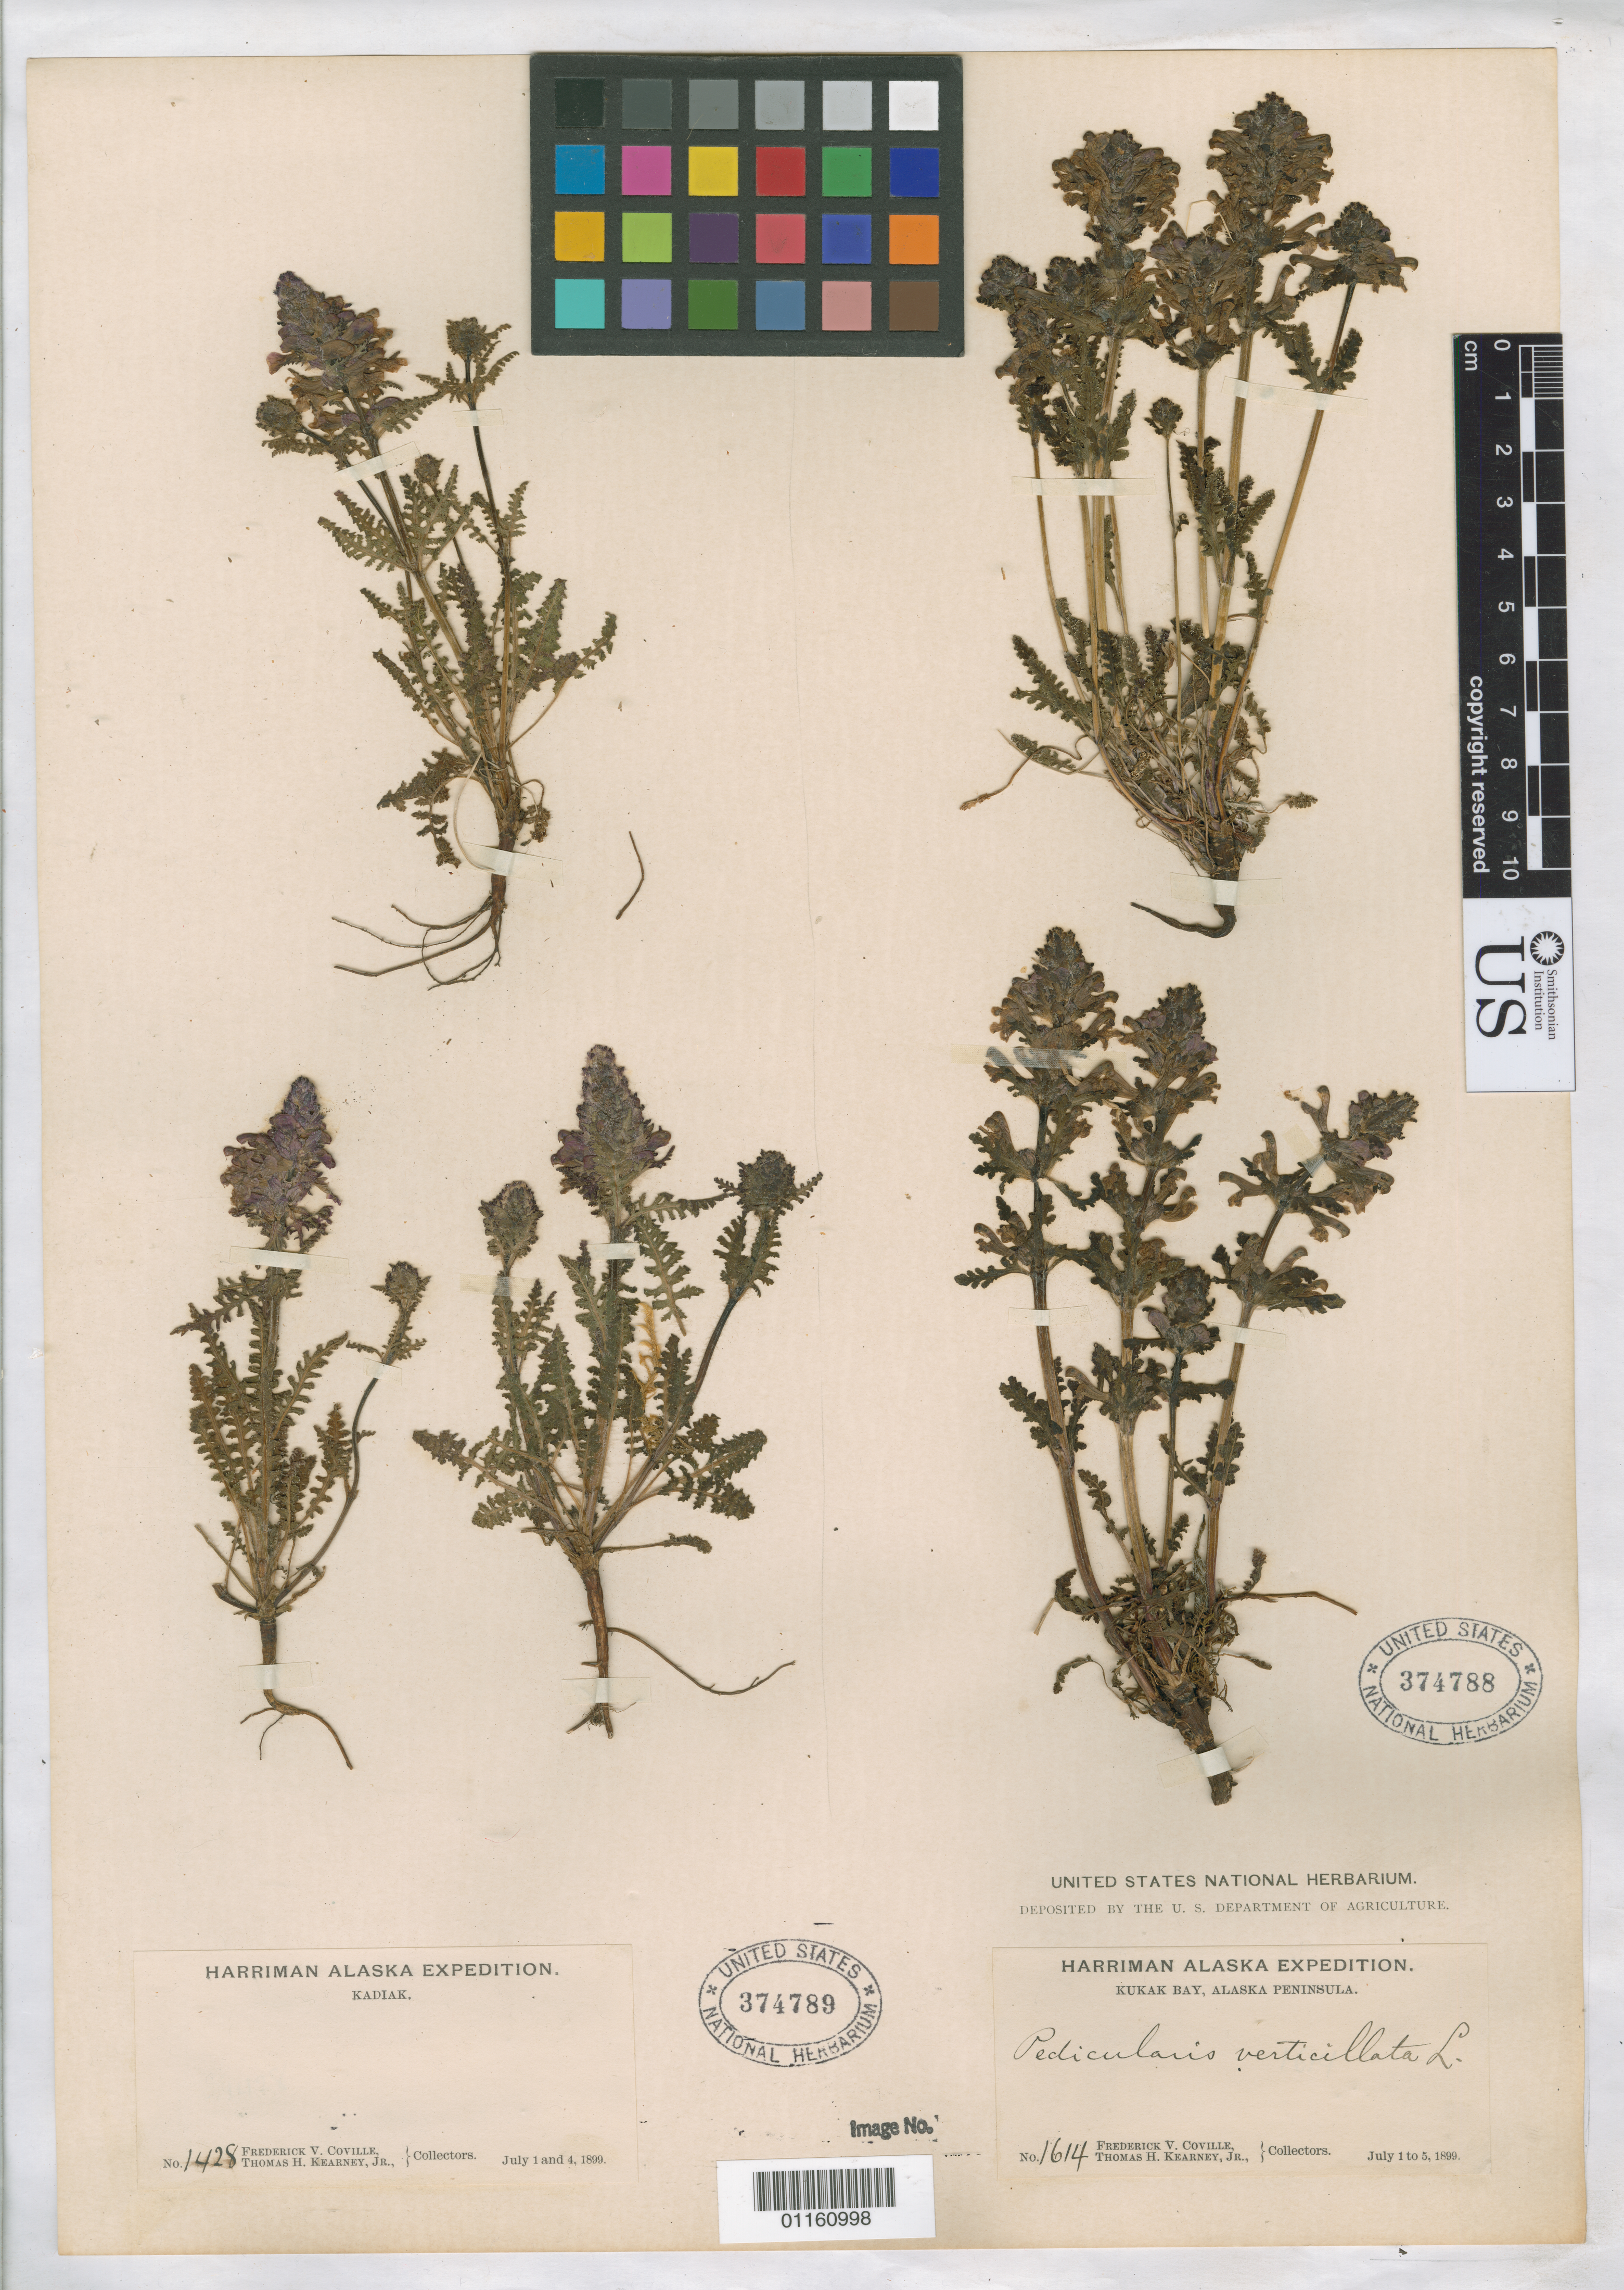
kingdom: Plantae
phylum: Tracheophyta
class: Magnoliopsida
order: Lamiales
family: Orobanchaceae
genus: Pedicularis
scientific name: Pedicularis verticillata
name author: L.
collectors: F. V. Coville & F. Funston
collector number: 1428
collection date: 1899-07-01/1899-07-04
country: United States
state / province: Alaska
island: Kodiak Island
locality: Kodiak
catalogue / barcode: US 374789-2